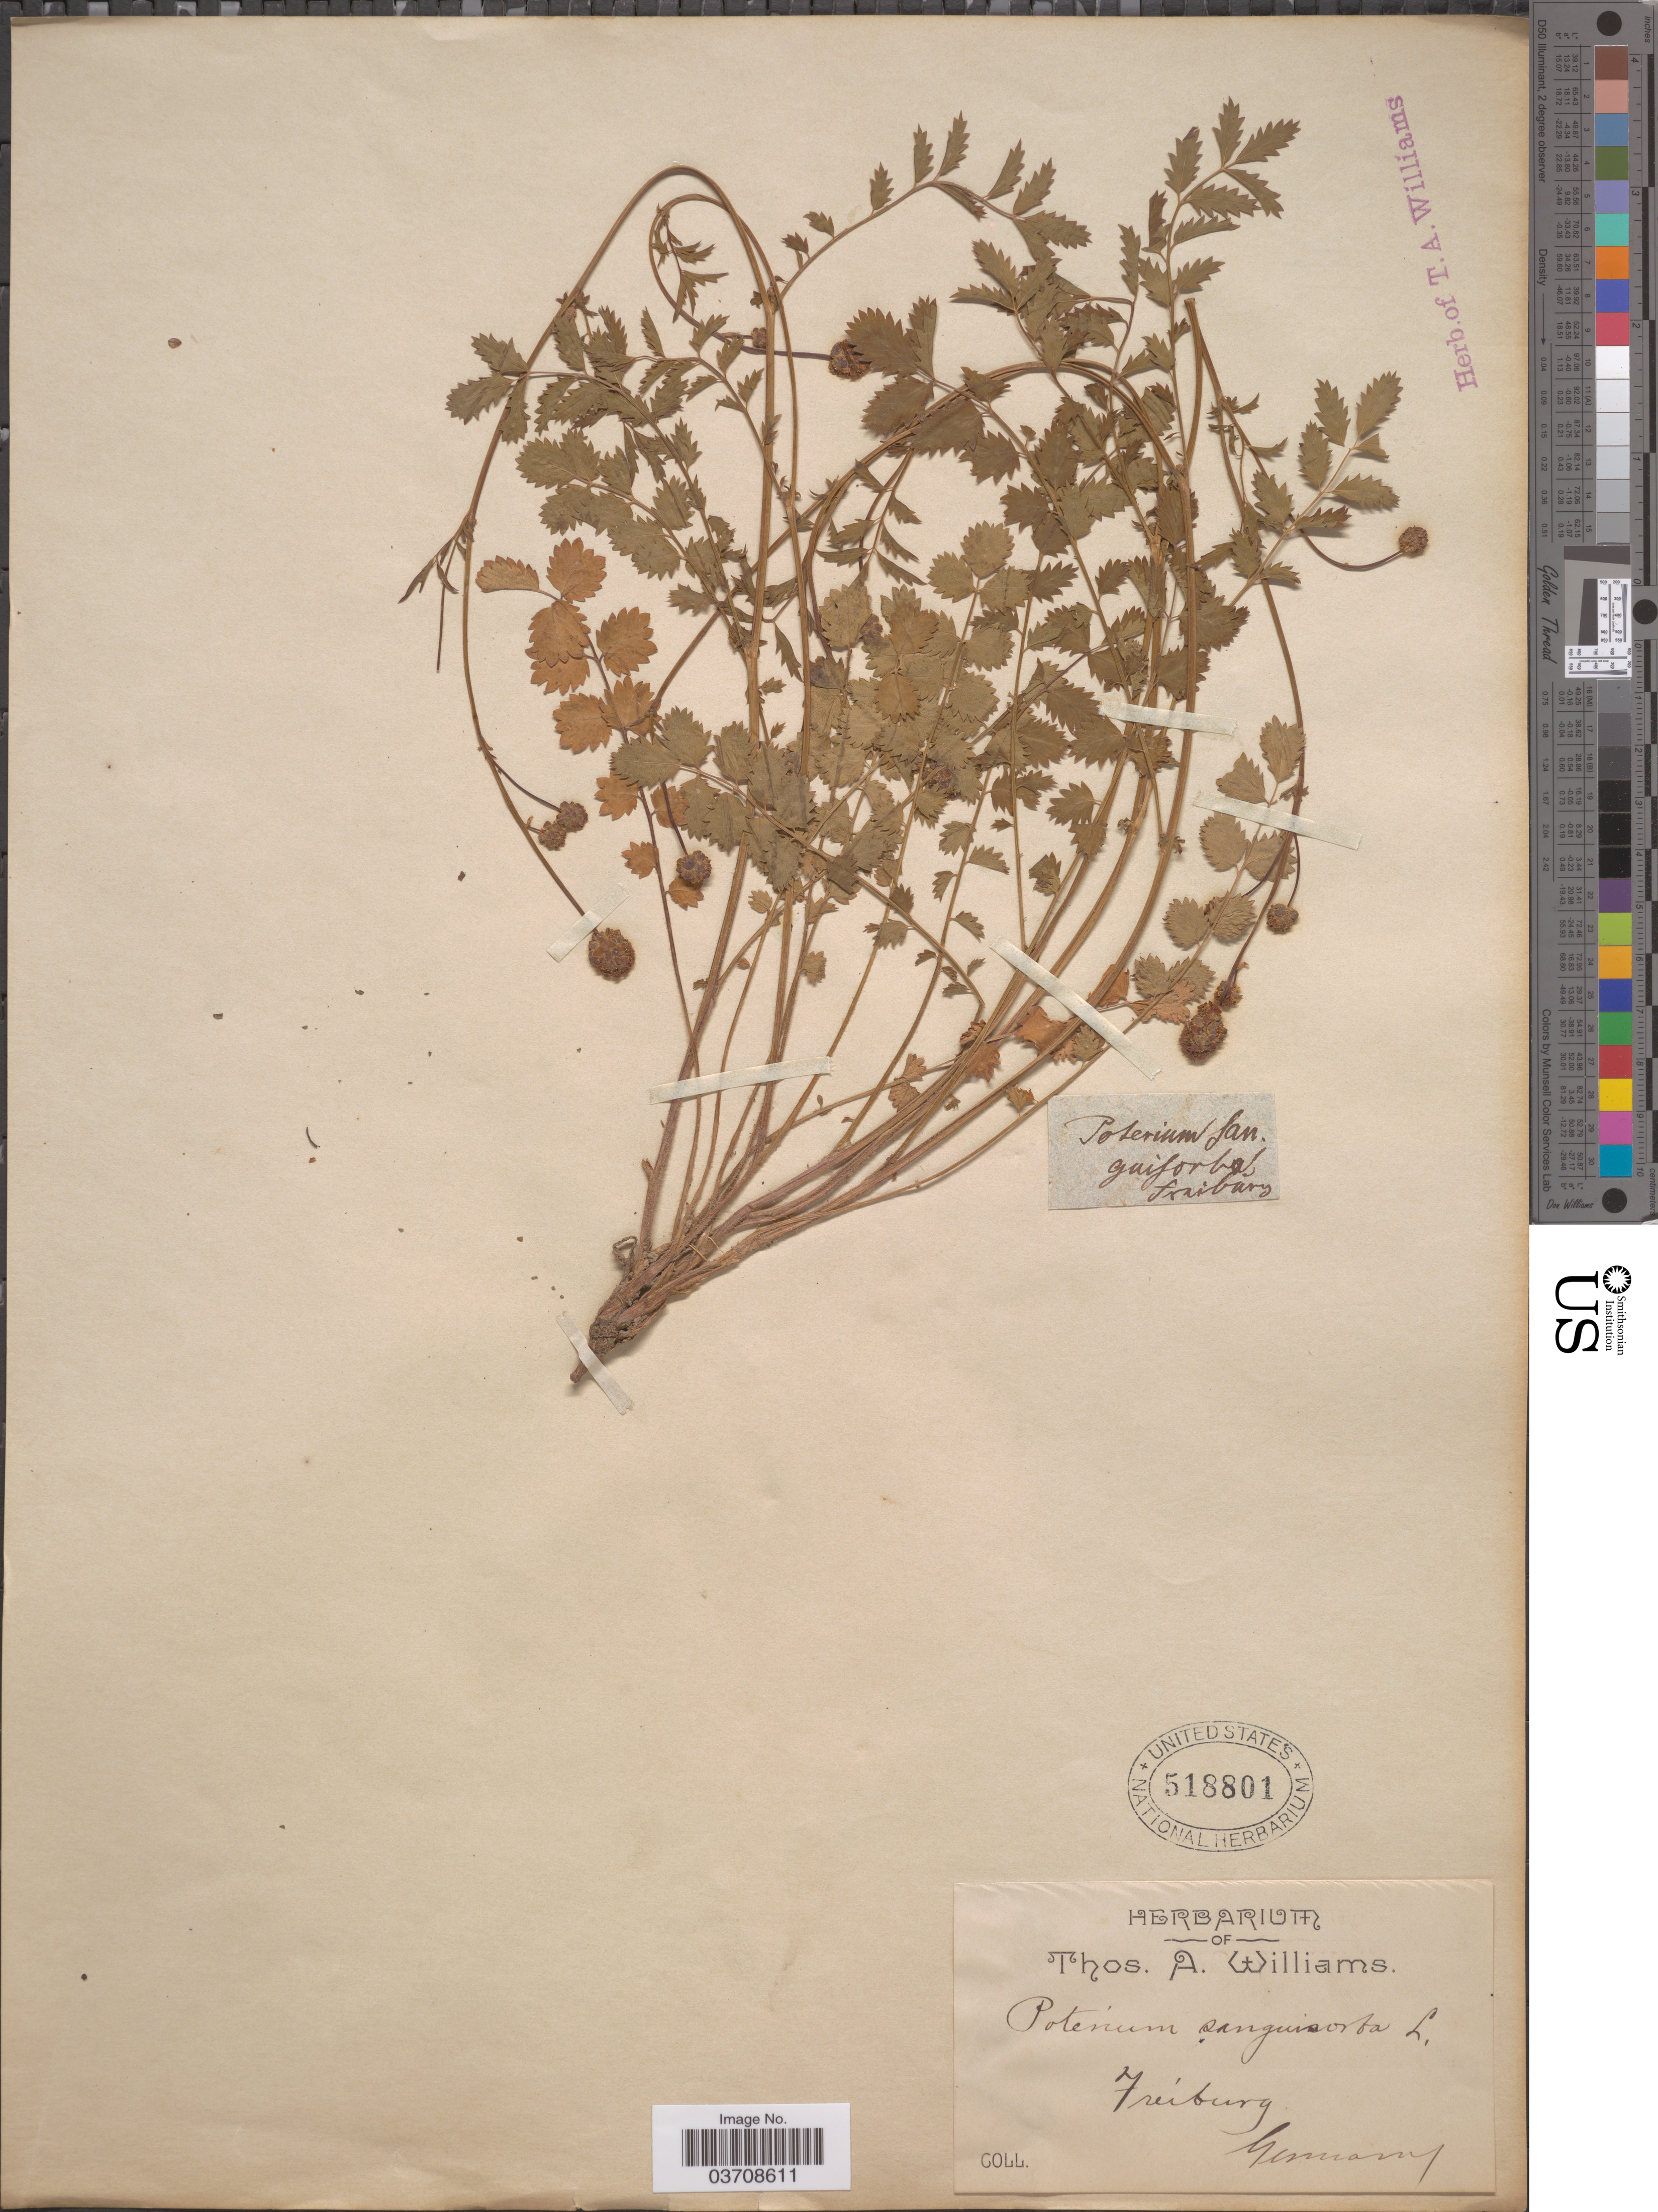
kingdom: Plantae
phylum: Tracheophyta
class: Magnoliopsida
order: Rosales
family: Rosaceae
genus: Sanguisorba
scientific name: Sanguisorba minor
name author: Scop.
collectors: ex herb. Thos. A. Williams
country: Germany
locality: Freiburg.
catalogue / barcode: US 518801